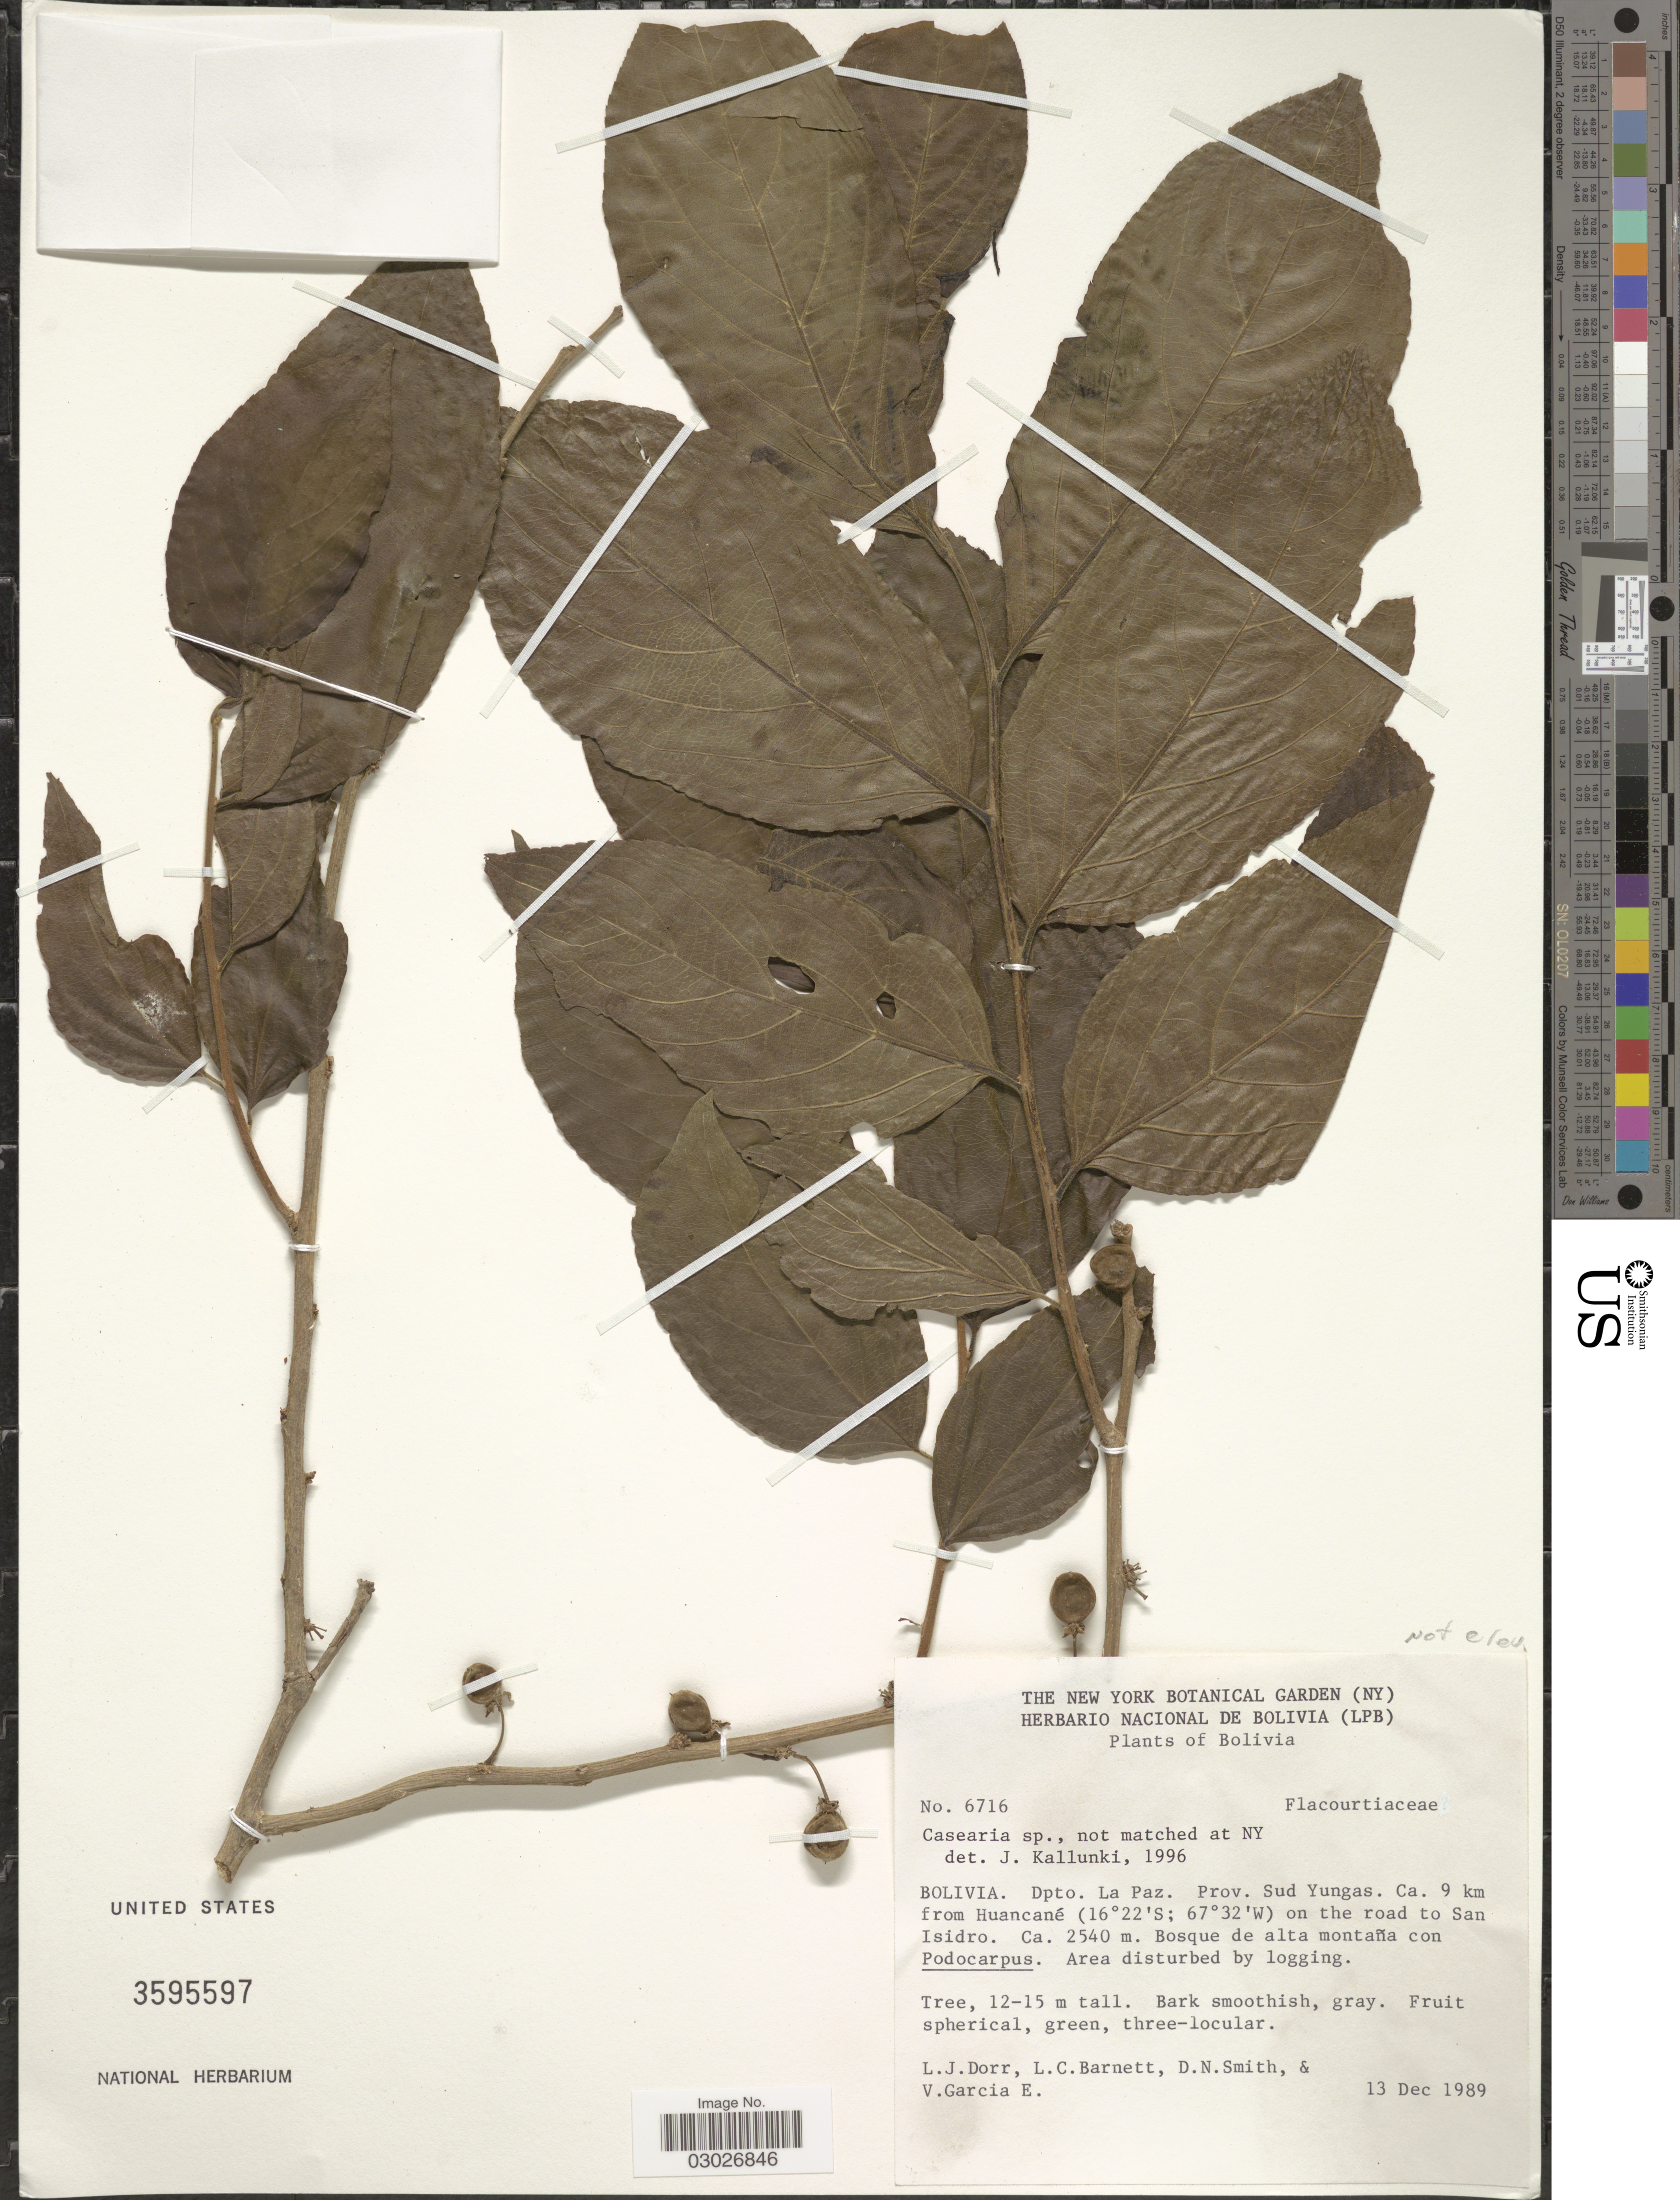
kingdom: Plantae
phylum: Tracheophyta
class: Magnoliopsida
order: Malpighiales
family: Salicaceae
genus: Casearia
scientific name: Casearia sp.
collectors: L. J. Dorr, L. C. Barnett, D. Smith & V. Garcia E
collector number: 6716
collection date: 1989-12-13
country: Bolivia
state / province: La Paz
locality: Dpto. La Paz. Prov. Sud Yungas. Ca. 9 km from Huancané on the road to San Isidro.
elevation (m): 2540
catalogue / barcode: US 3595597